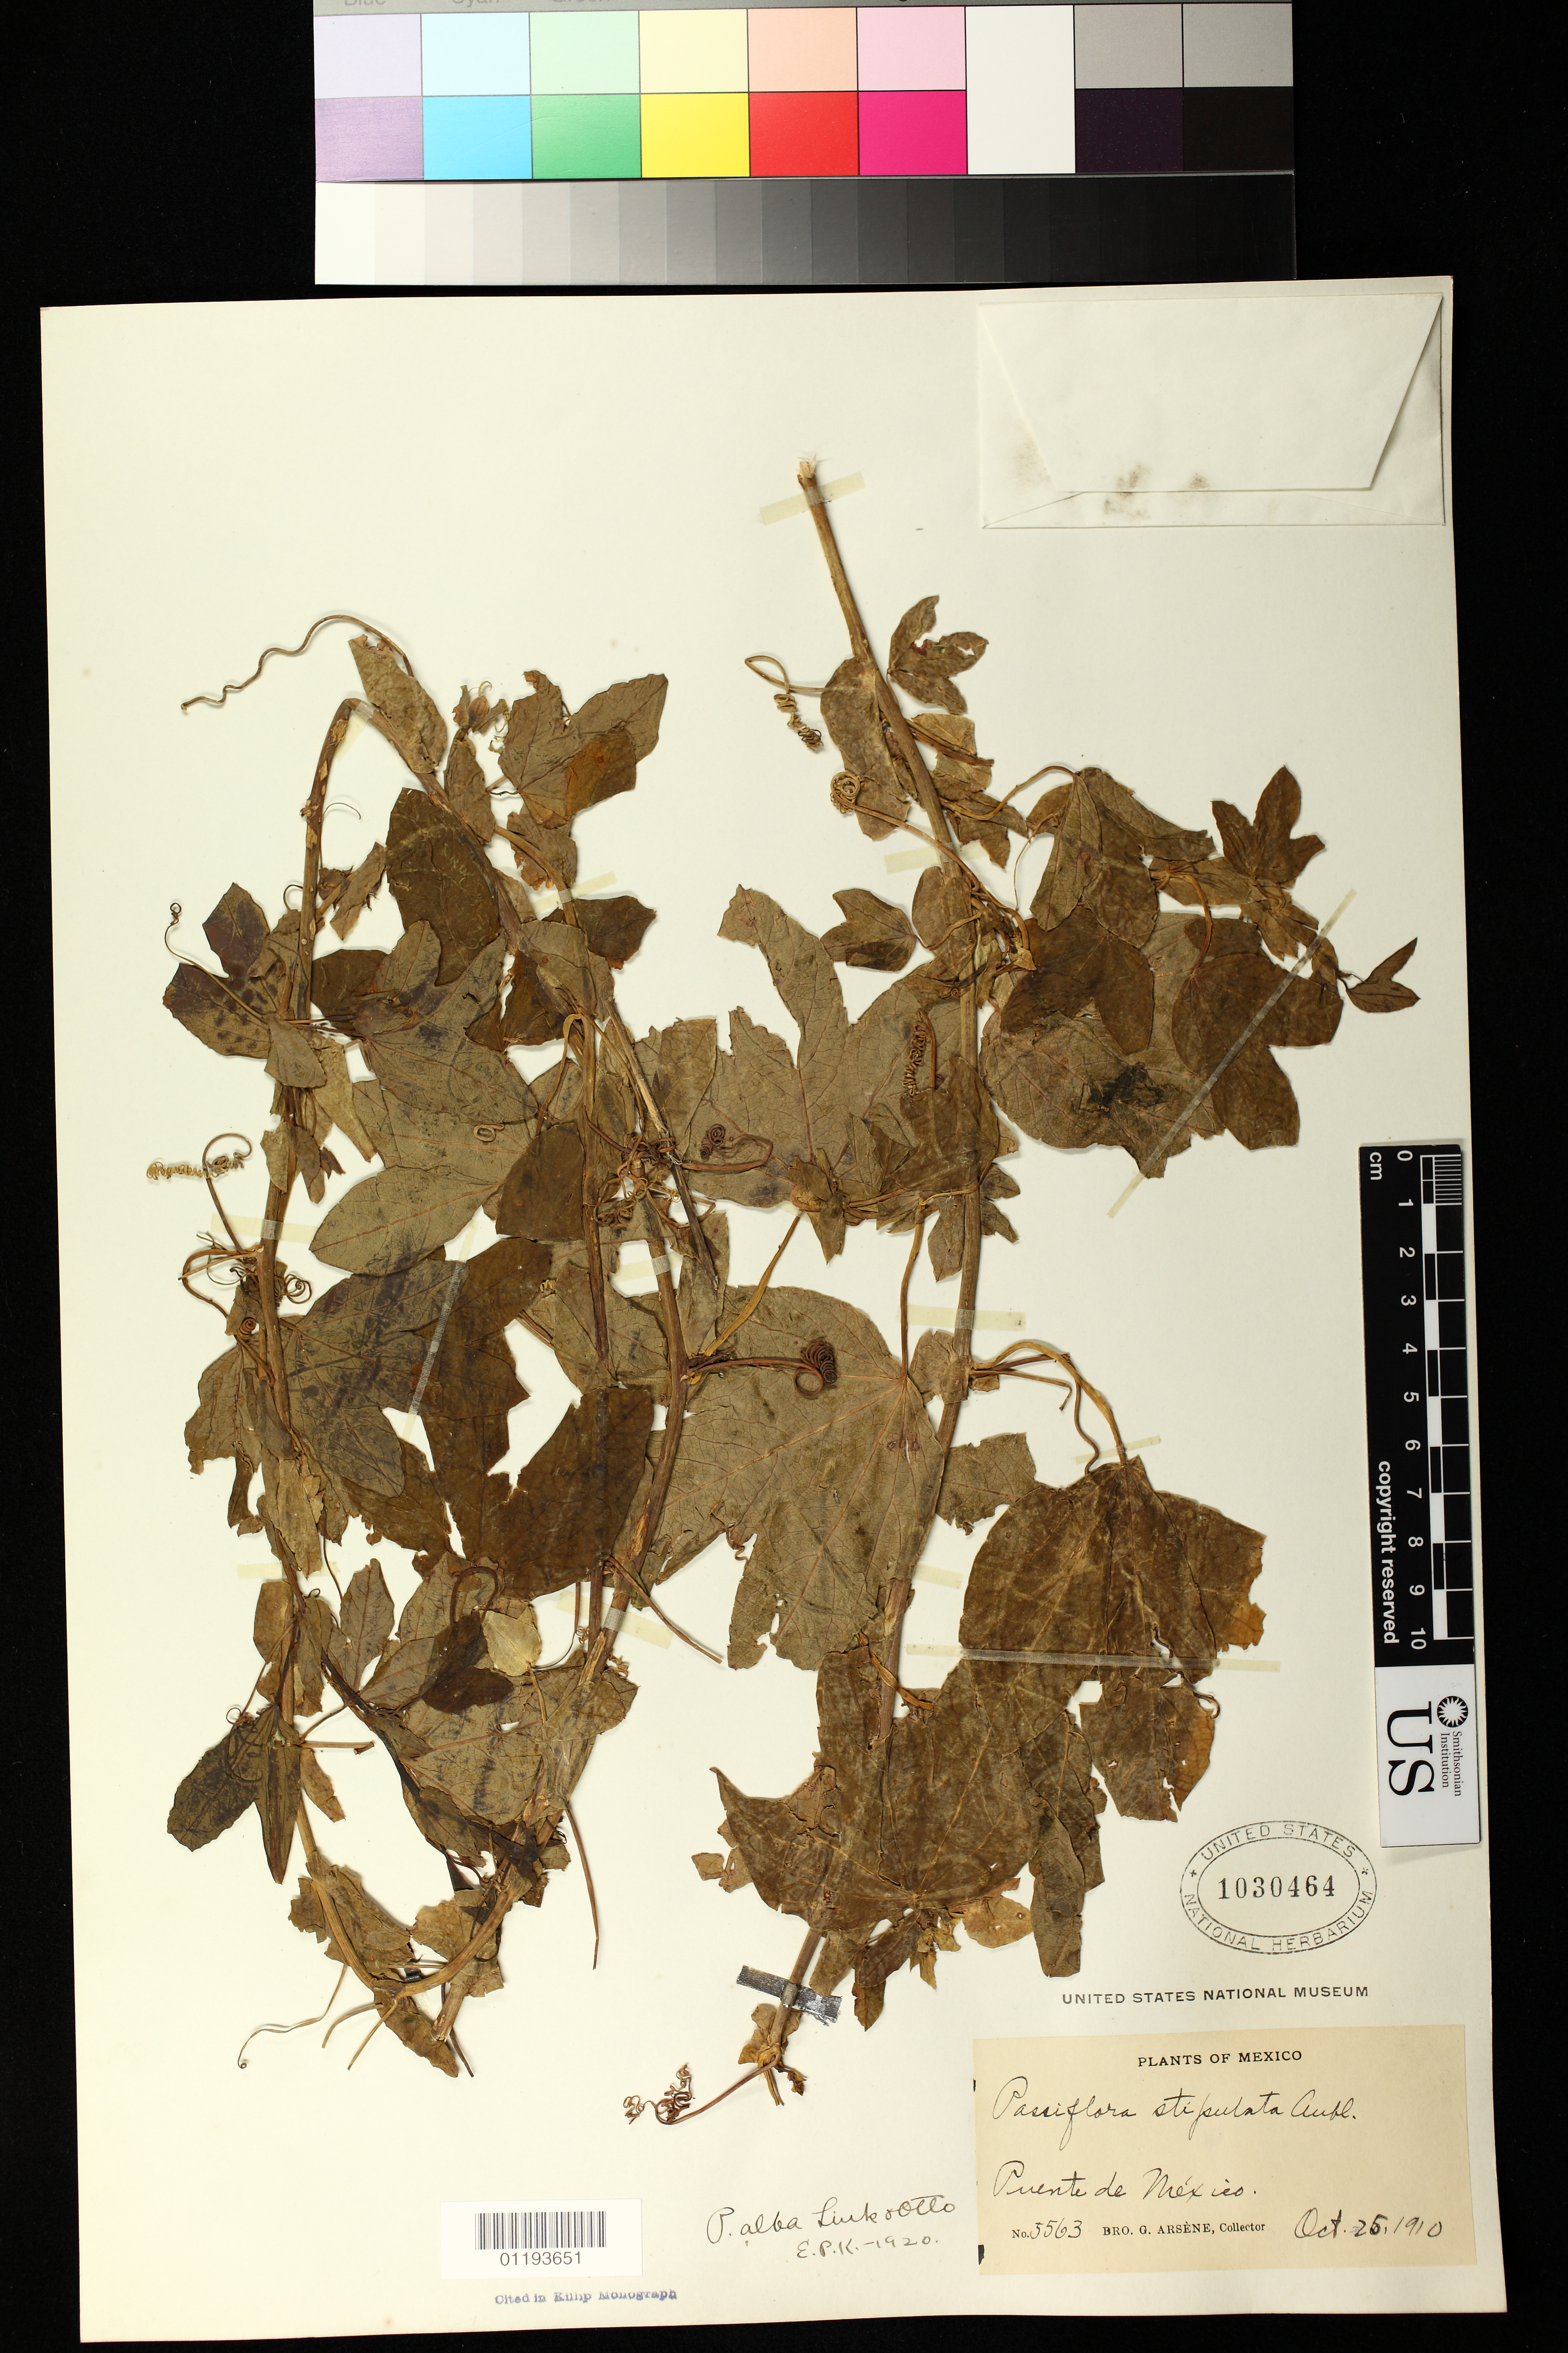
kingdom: Plantae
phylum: Tracheophyta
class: Magnoliopsida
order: Malpighiales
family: Passifloraceae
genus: Passiflora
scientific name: Passiflora subpeltata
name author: Ortega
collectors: Bro. G. Arsène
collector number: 5563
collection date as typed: Oct 25 1910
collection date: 1910-10-25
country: Mexico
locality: Puente de Mexico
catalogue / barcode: US 1030464